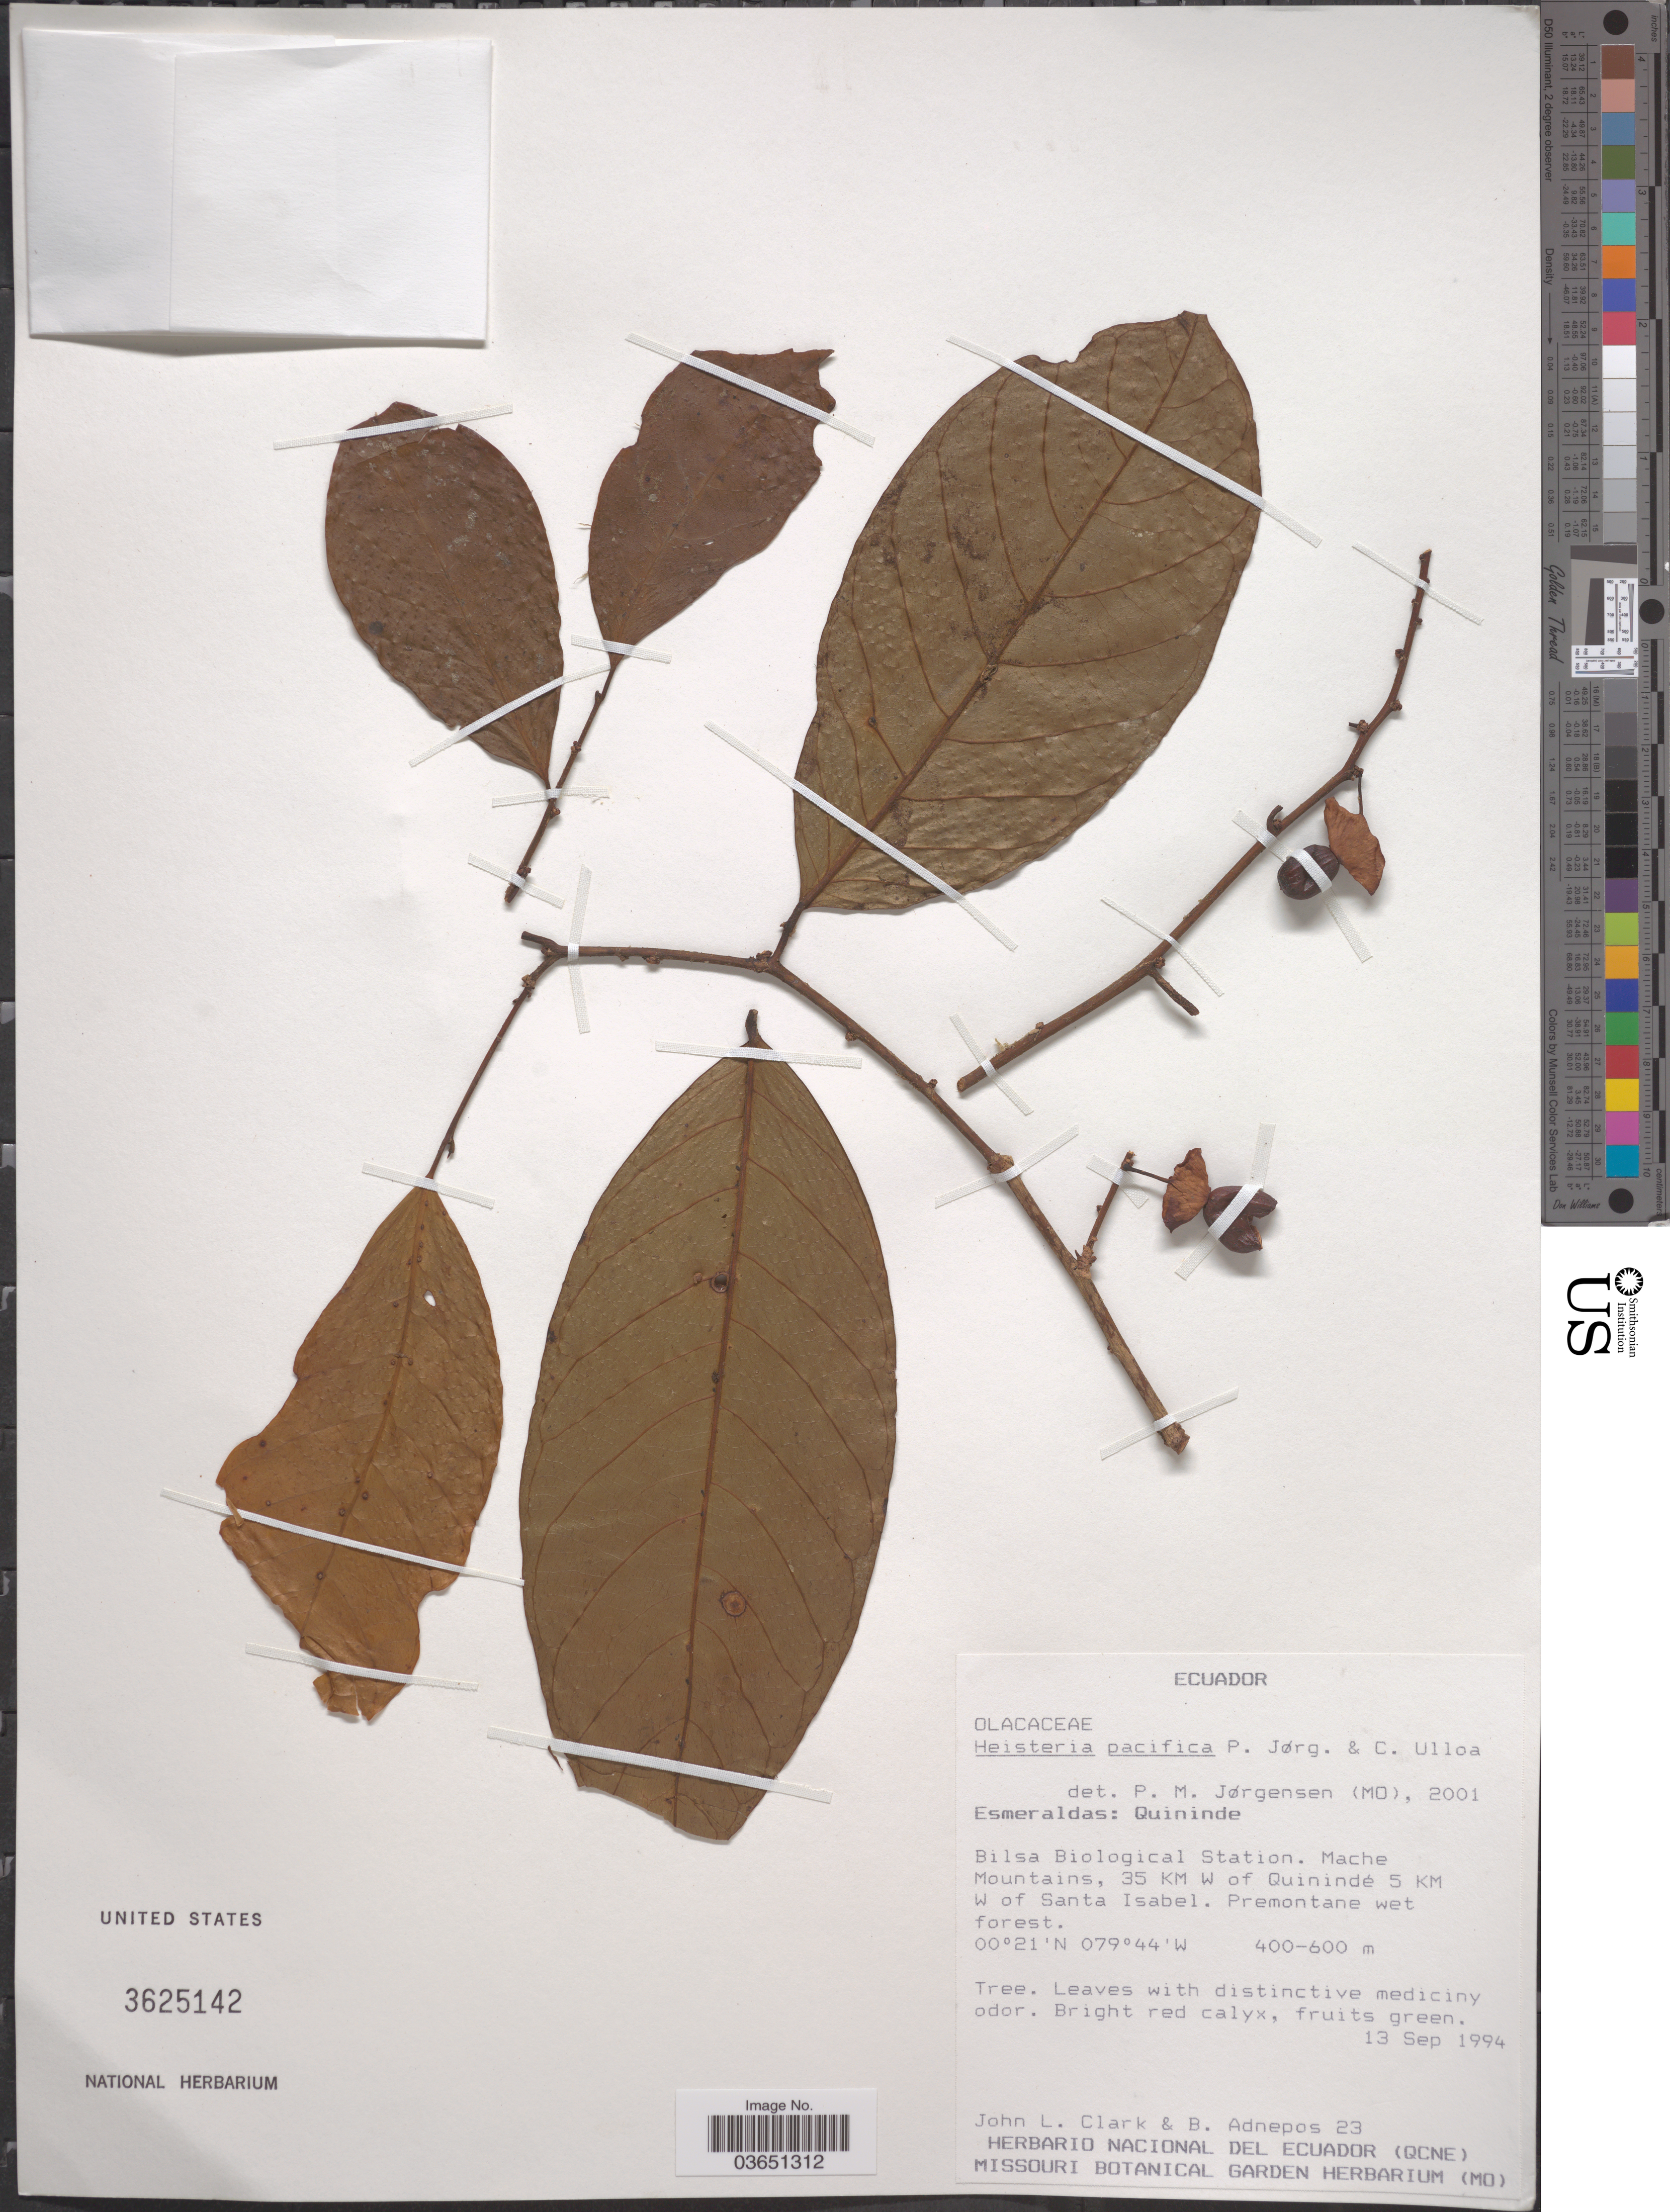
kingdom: Plantae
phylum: Tracheophyta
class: Magnoliopsida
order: Santalales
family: Erythropalaceae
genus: Heisteria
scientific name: Heisteria pacifica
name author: P. Jørg. & C. Ulloa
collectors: J. L. Clark & B. Adnepos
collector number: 23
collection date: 1994-09-13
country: Ecuador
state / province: Esmeraldas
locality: Quininde. Bilsa Biological Station. Mache Mountains, 35 Km W of Quinindé 5 Km W of Santa Isabel.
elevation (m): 400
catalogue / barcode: US 3625142